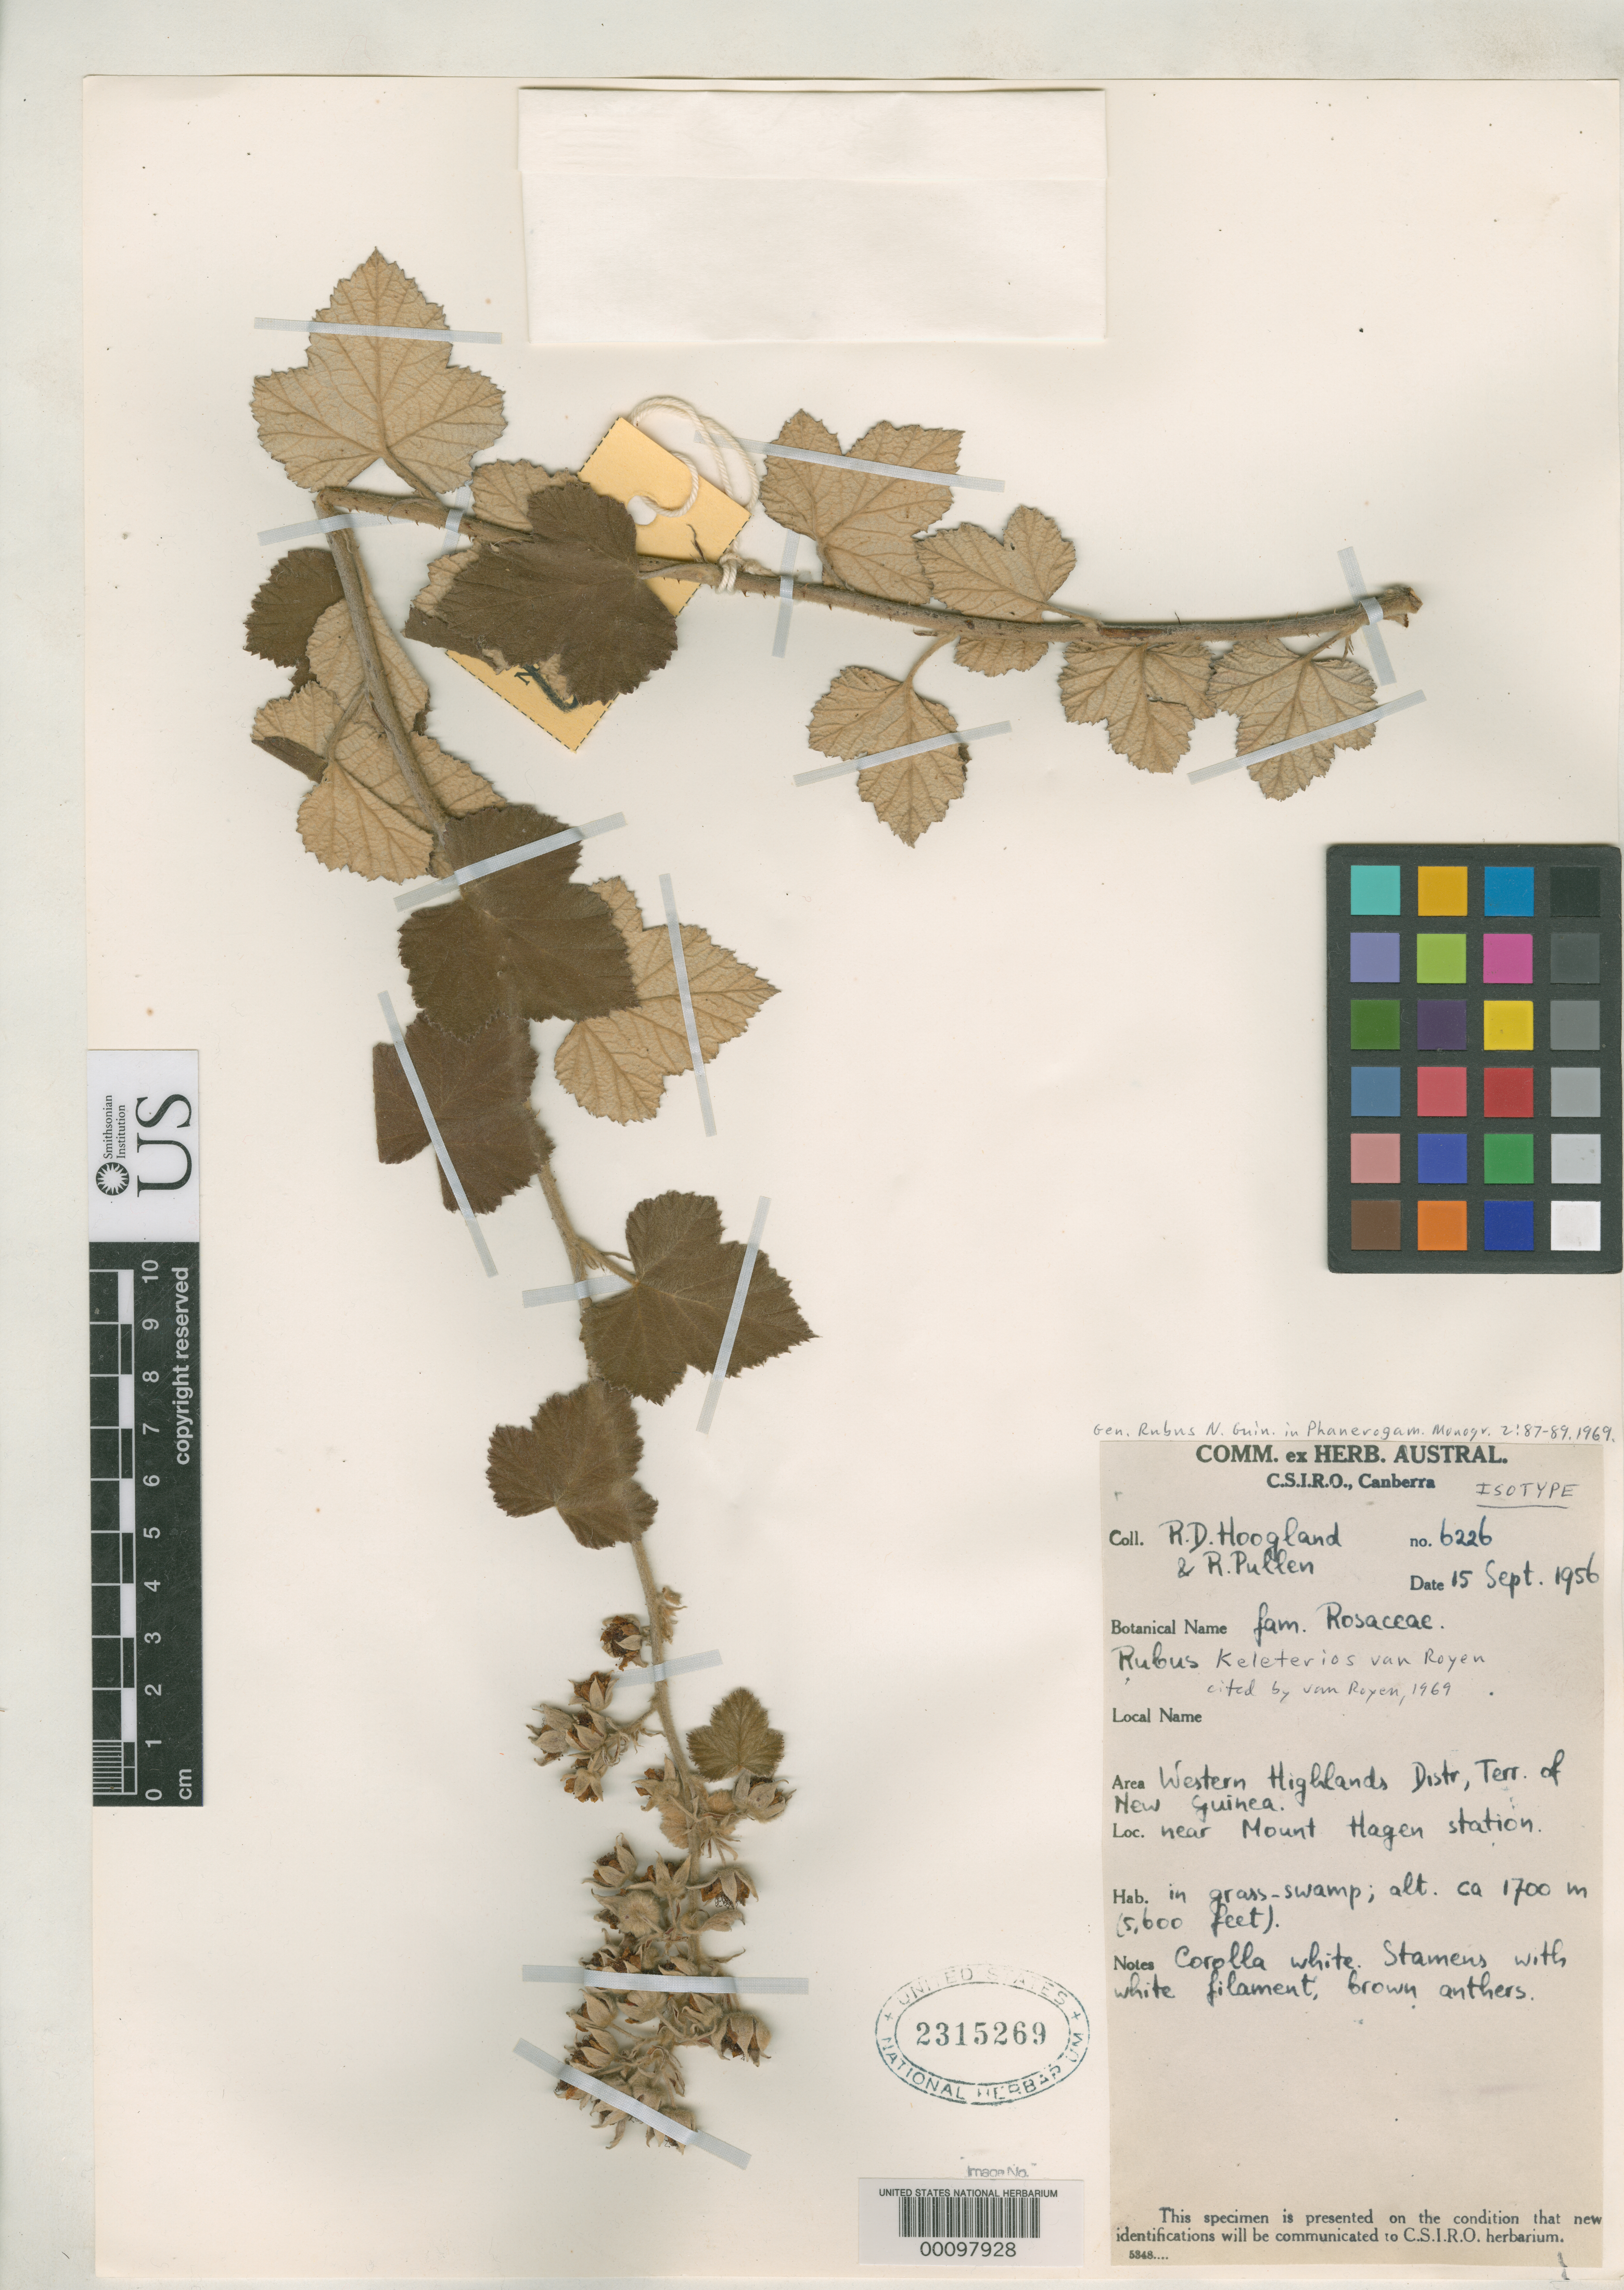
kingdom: Plantae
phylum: Tracheophyta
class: Magnoliopsida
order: Rosales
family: Rosaceae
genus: Rubus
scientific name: Rubus keletrios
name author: P. Royen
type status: Isotype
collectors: R. D. Hoogland & R. Pullen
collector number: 6226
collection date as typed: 15 Sep 1956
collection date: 1956-09-15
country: Papua New Guinea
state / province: Western Highlands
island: New Guinea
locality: Mt. Hogen Station.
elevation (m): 1700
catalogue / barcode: US 2315269